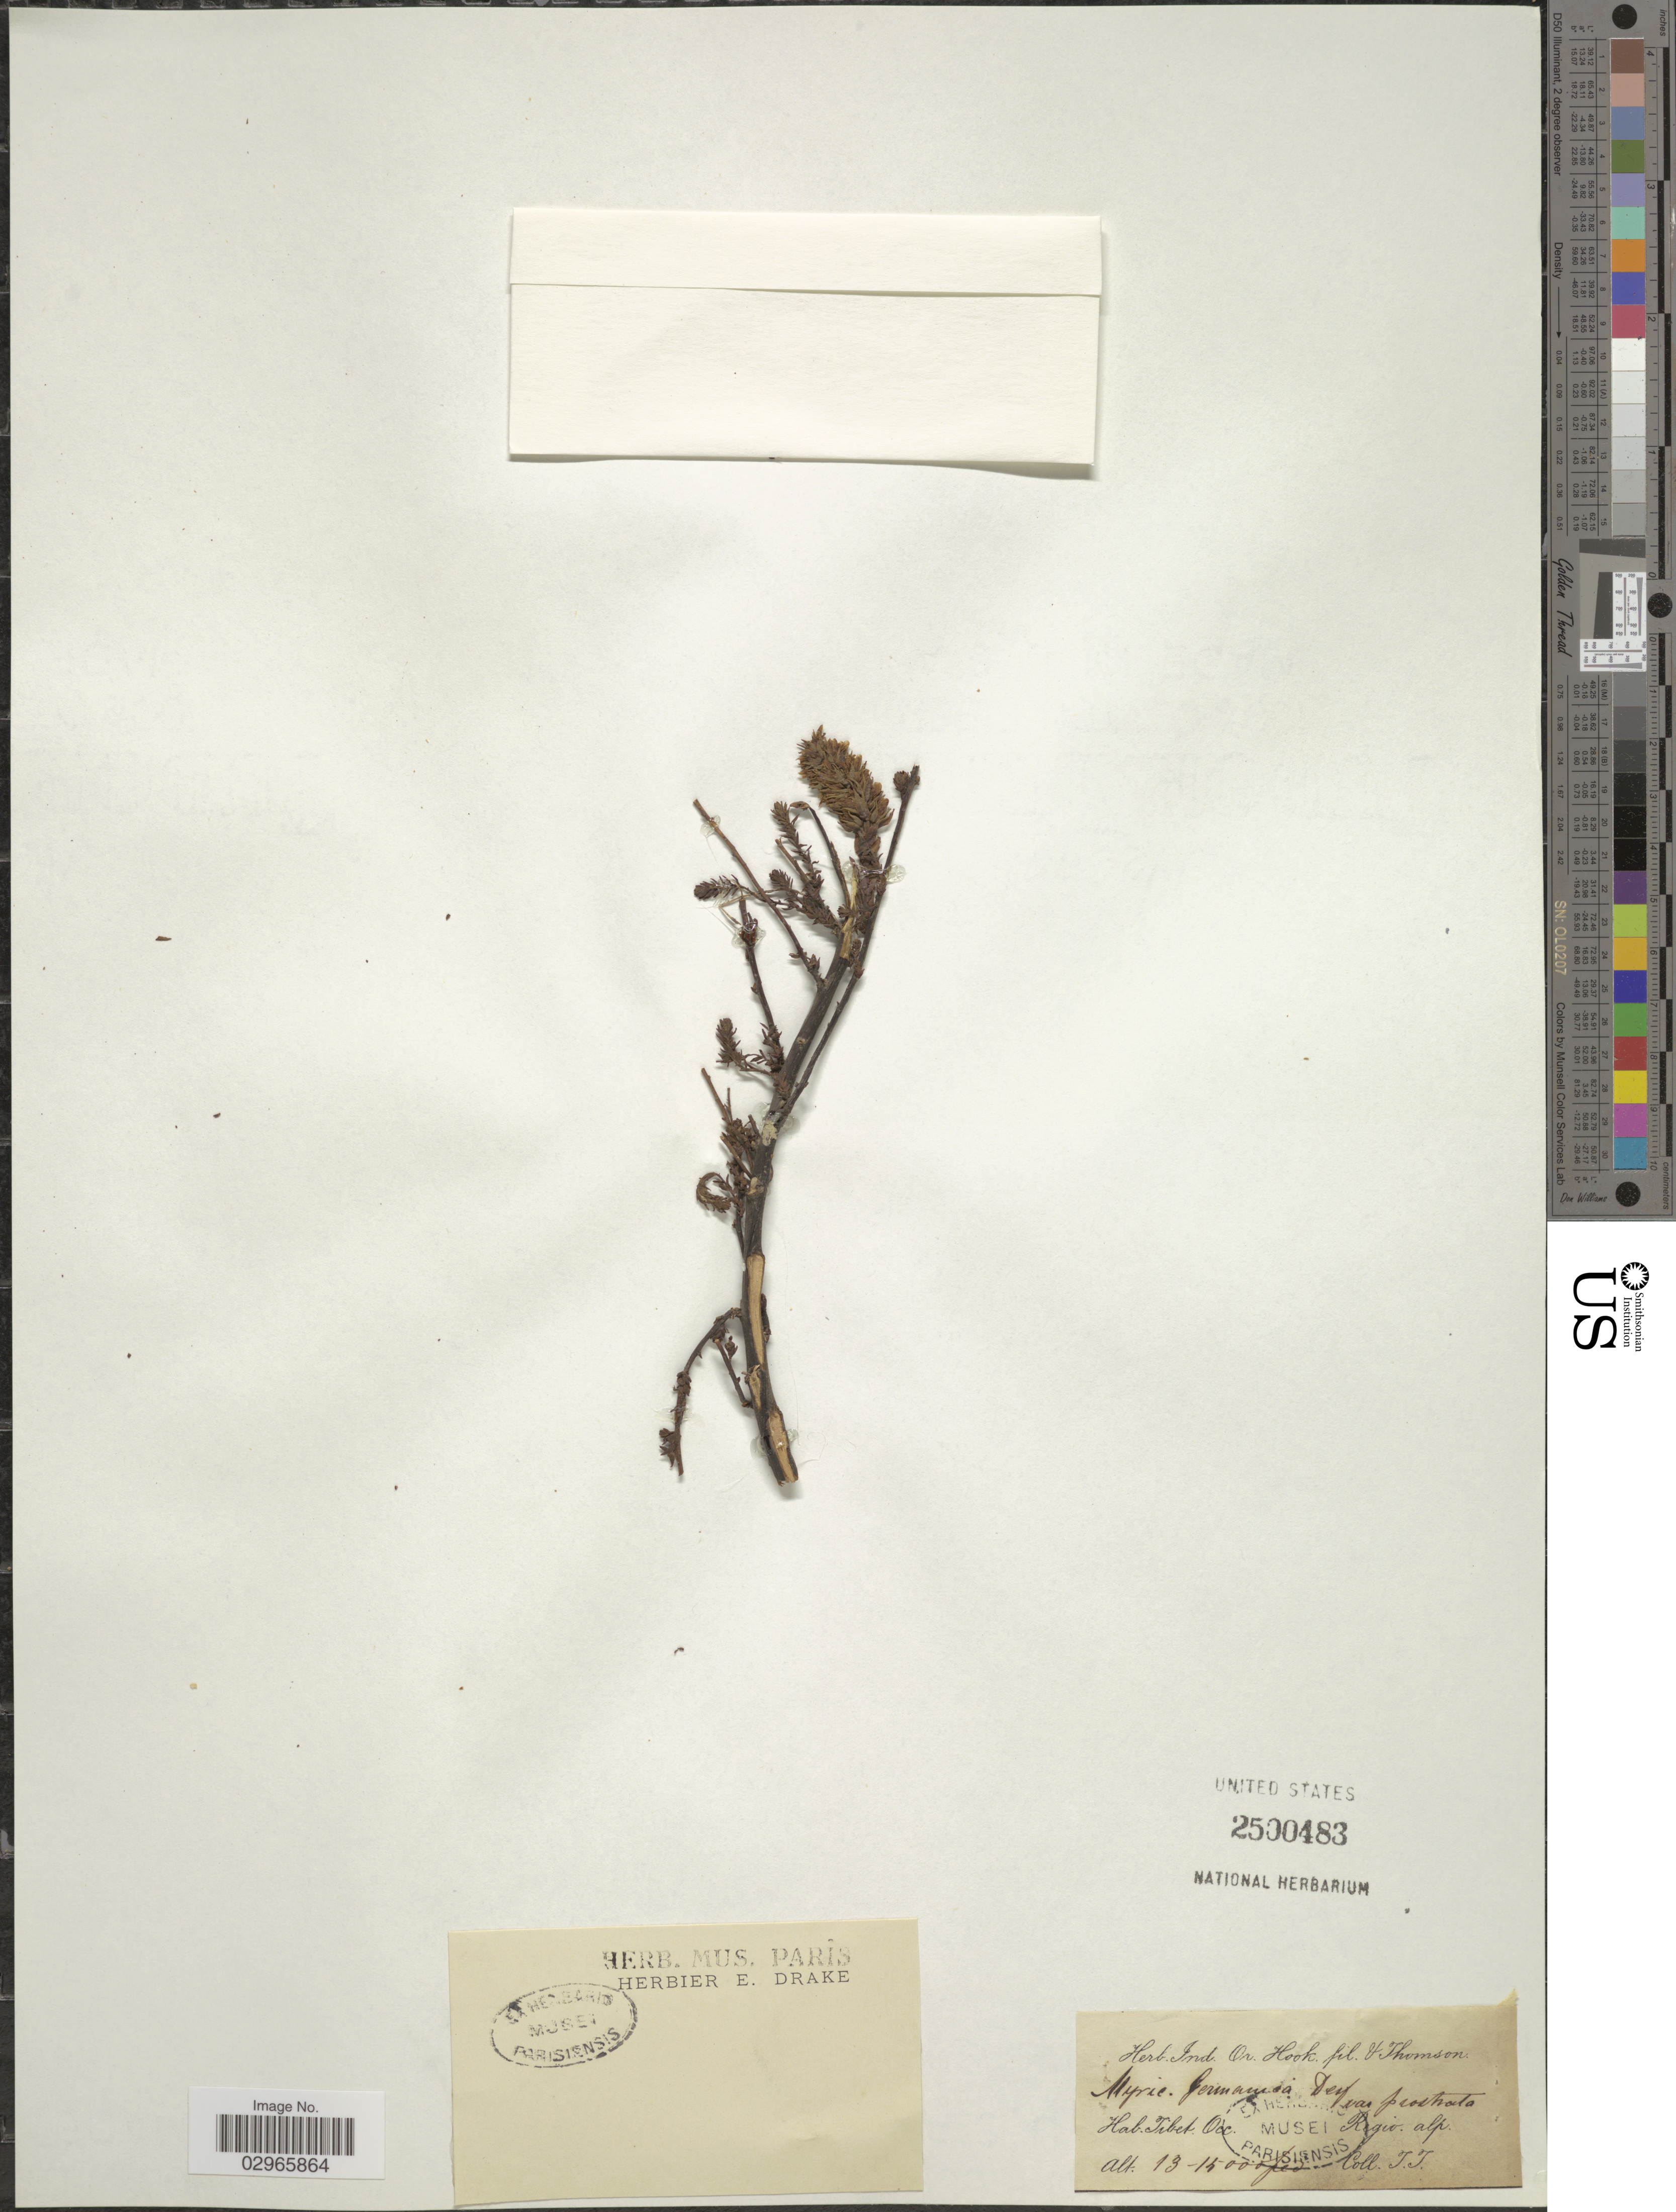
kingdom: Plantae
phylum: Tracheophyta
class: Magnoliopsida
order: Caryophyllales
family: Tamaricaceae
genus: Myricaria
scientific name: Myricaria germanica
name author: (L.) Desv.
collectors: T. Thomson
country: China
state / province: Xizang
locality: Tibet Occ.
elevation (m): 3962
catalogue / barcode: US 2500483